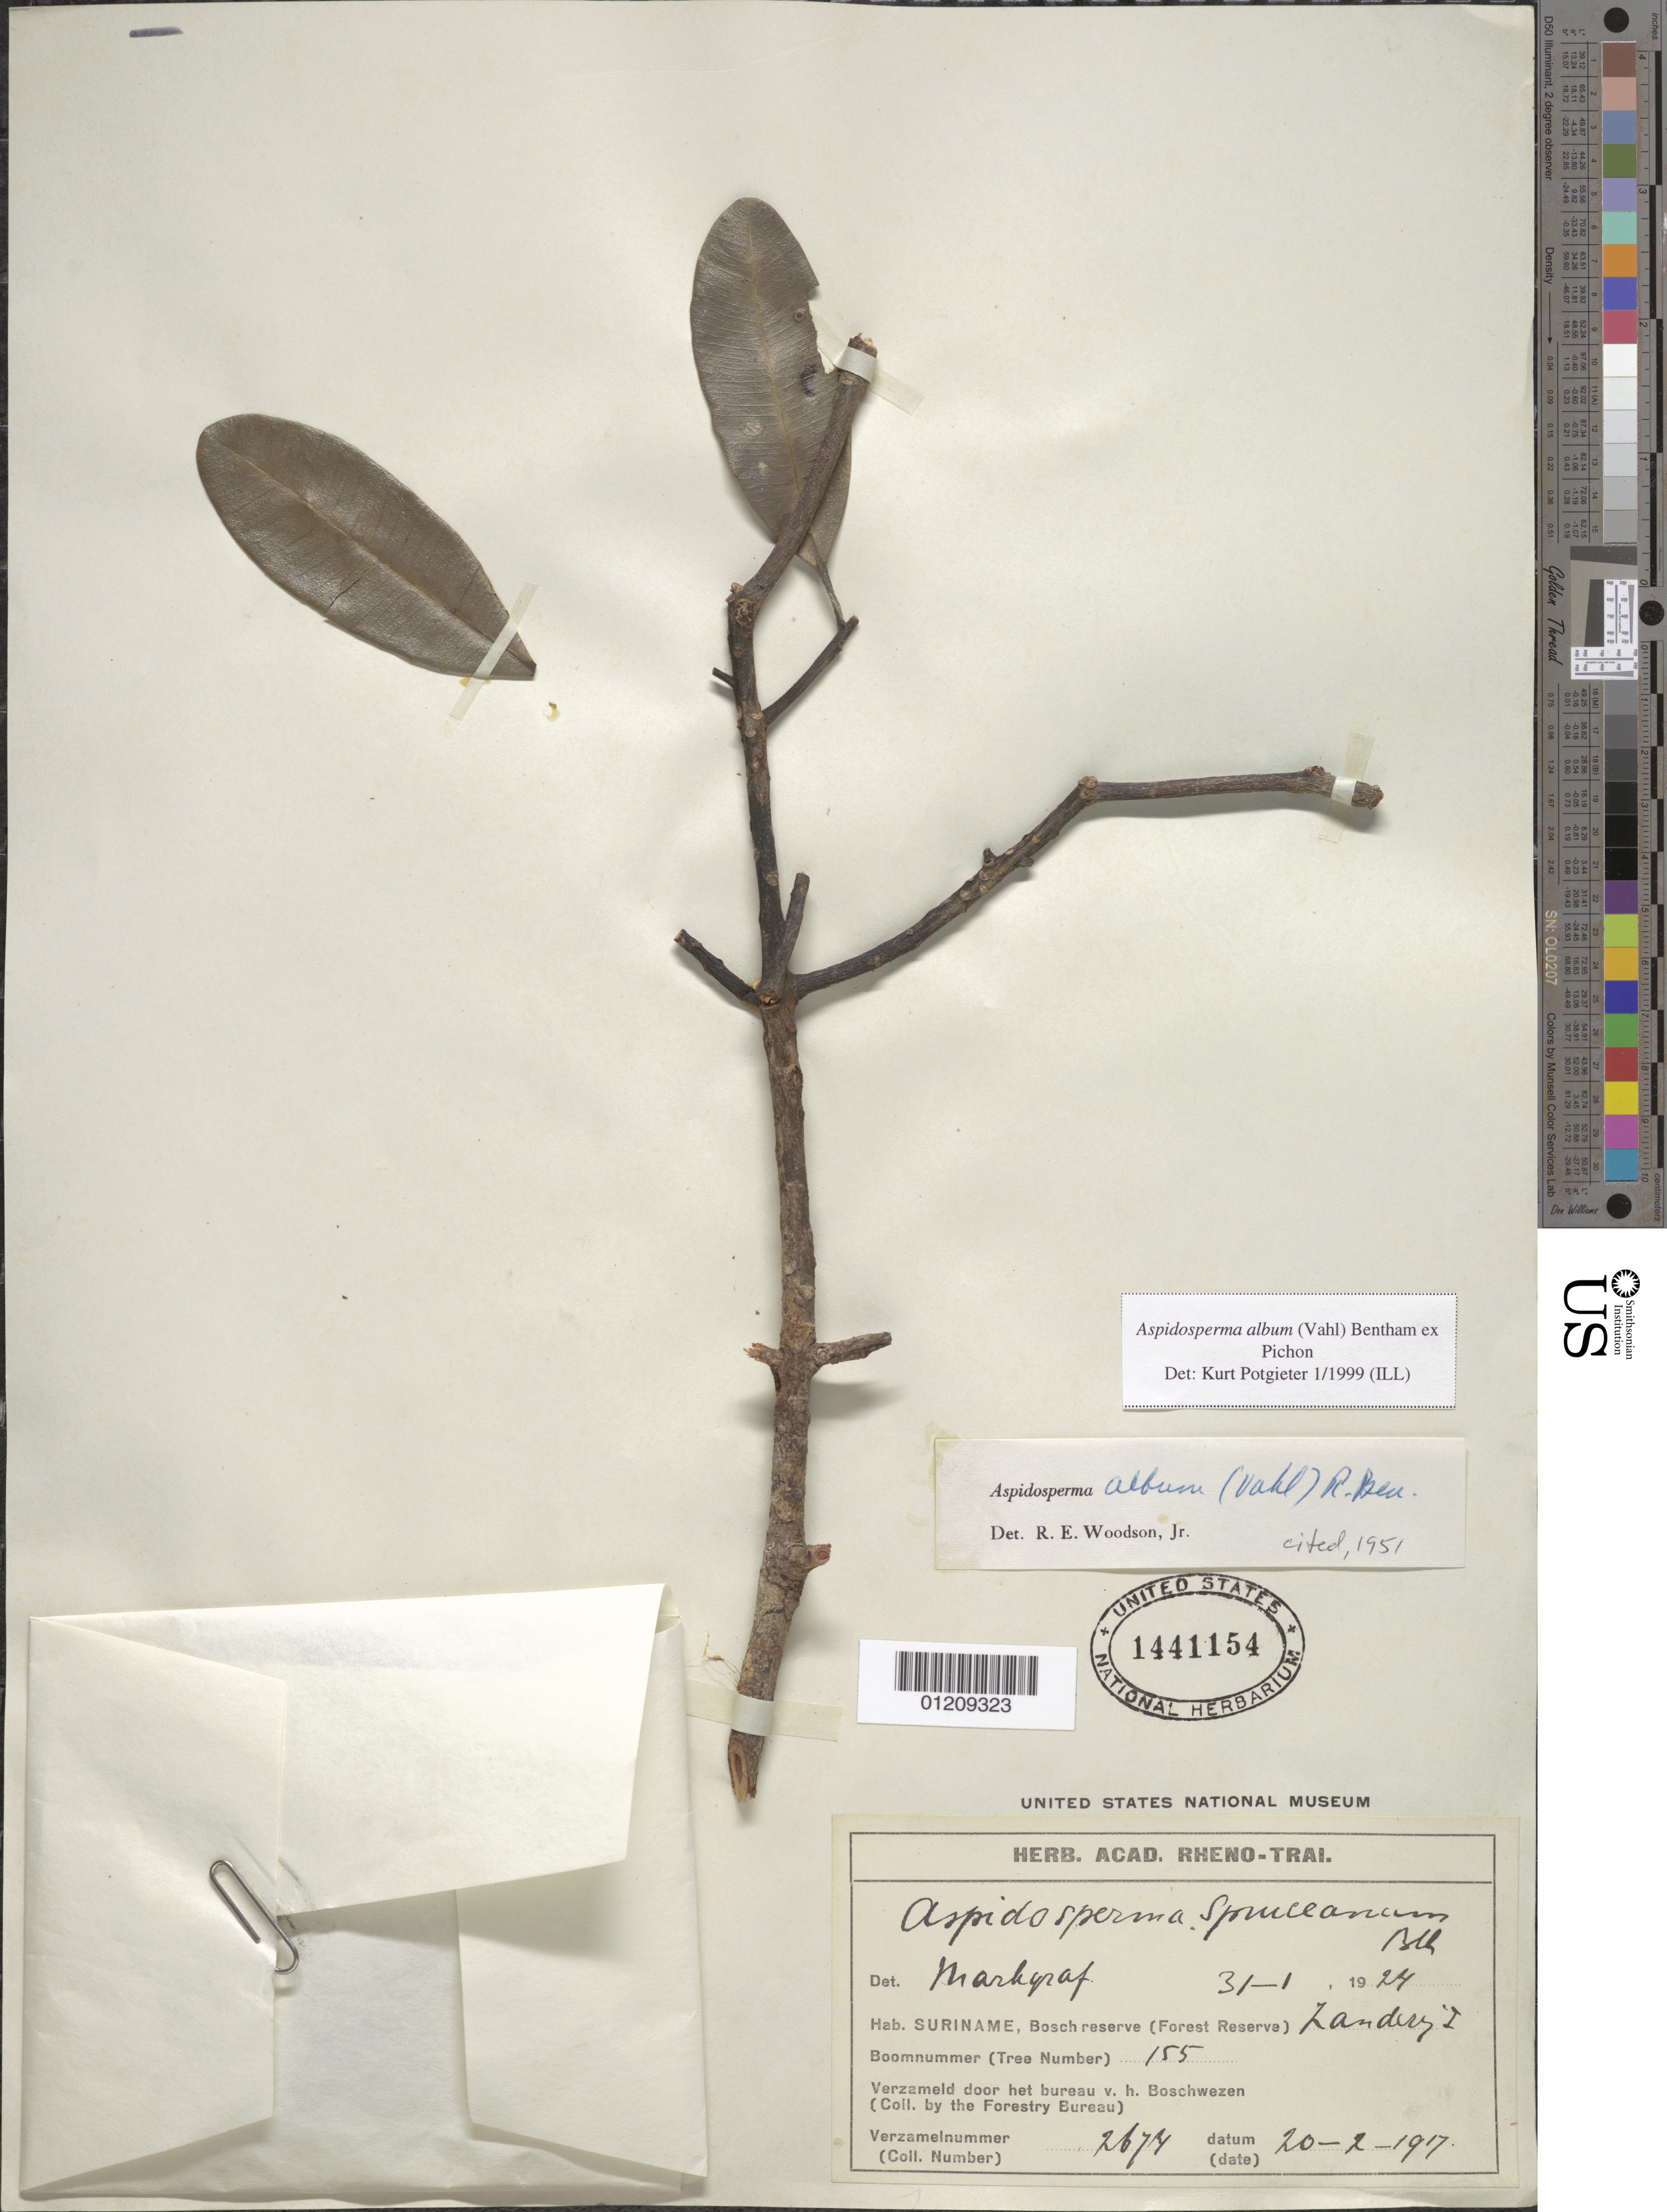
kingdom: Plantae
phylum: Tracheophyta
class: Magnoliopsida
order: Gentianales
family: Apocynaceae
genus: Aspidosperma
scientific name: Aspidosperma album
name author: (Vahl) Benoist ex Pichon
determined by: Potgieter, K.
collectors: Suriname Forest Bureau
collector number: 2674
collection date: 1917-02-20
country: Suriname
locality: Bosch Reserve, Landry I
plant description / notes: Tree Number 155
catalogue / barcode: US 1441154